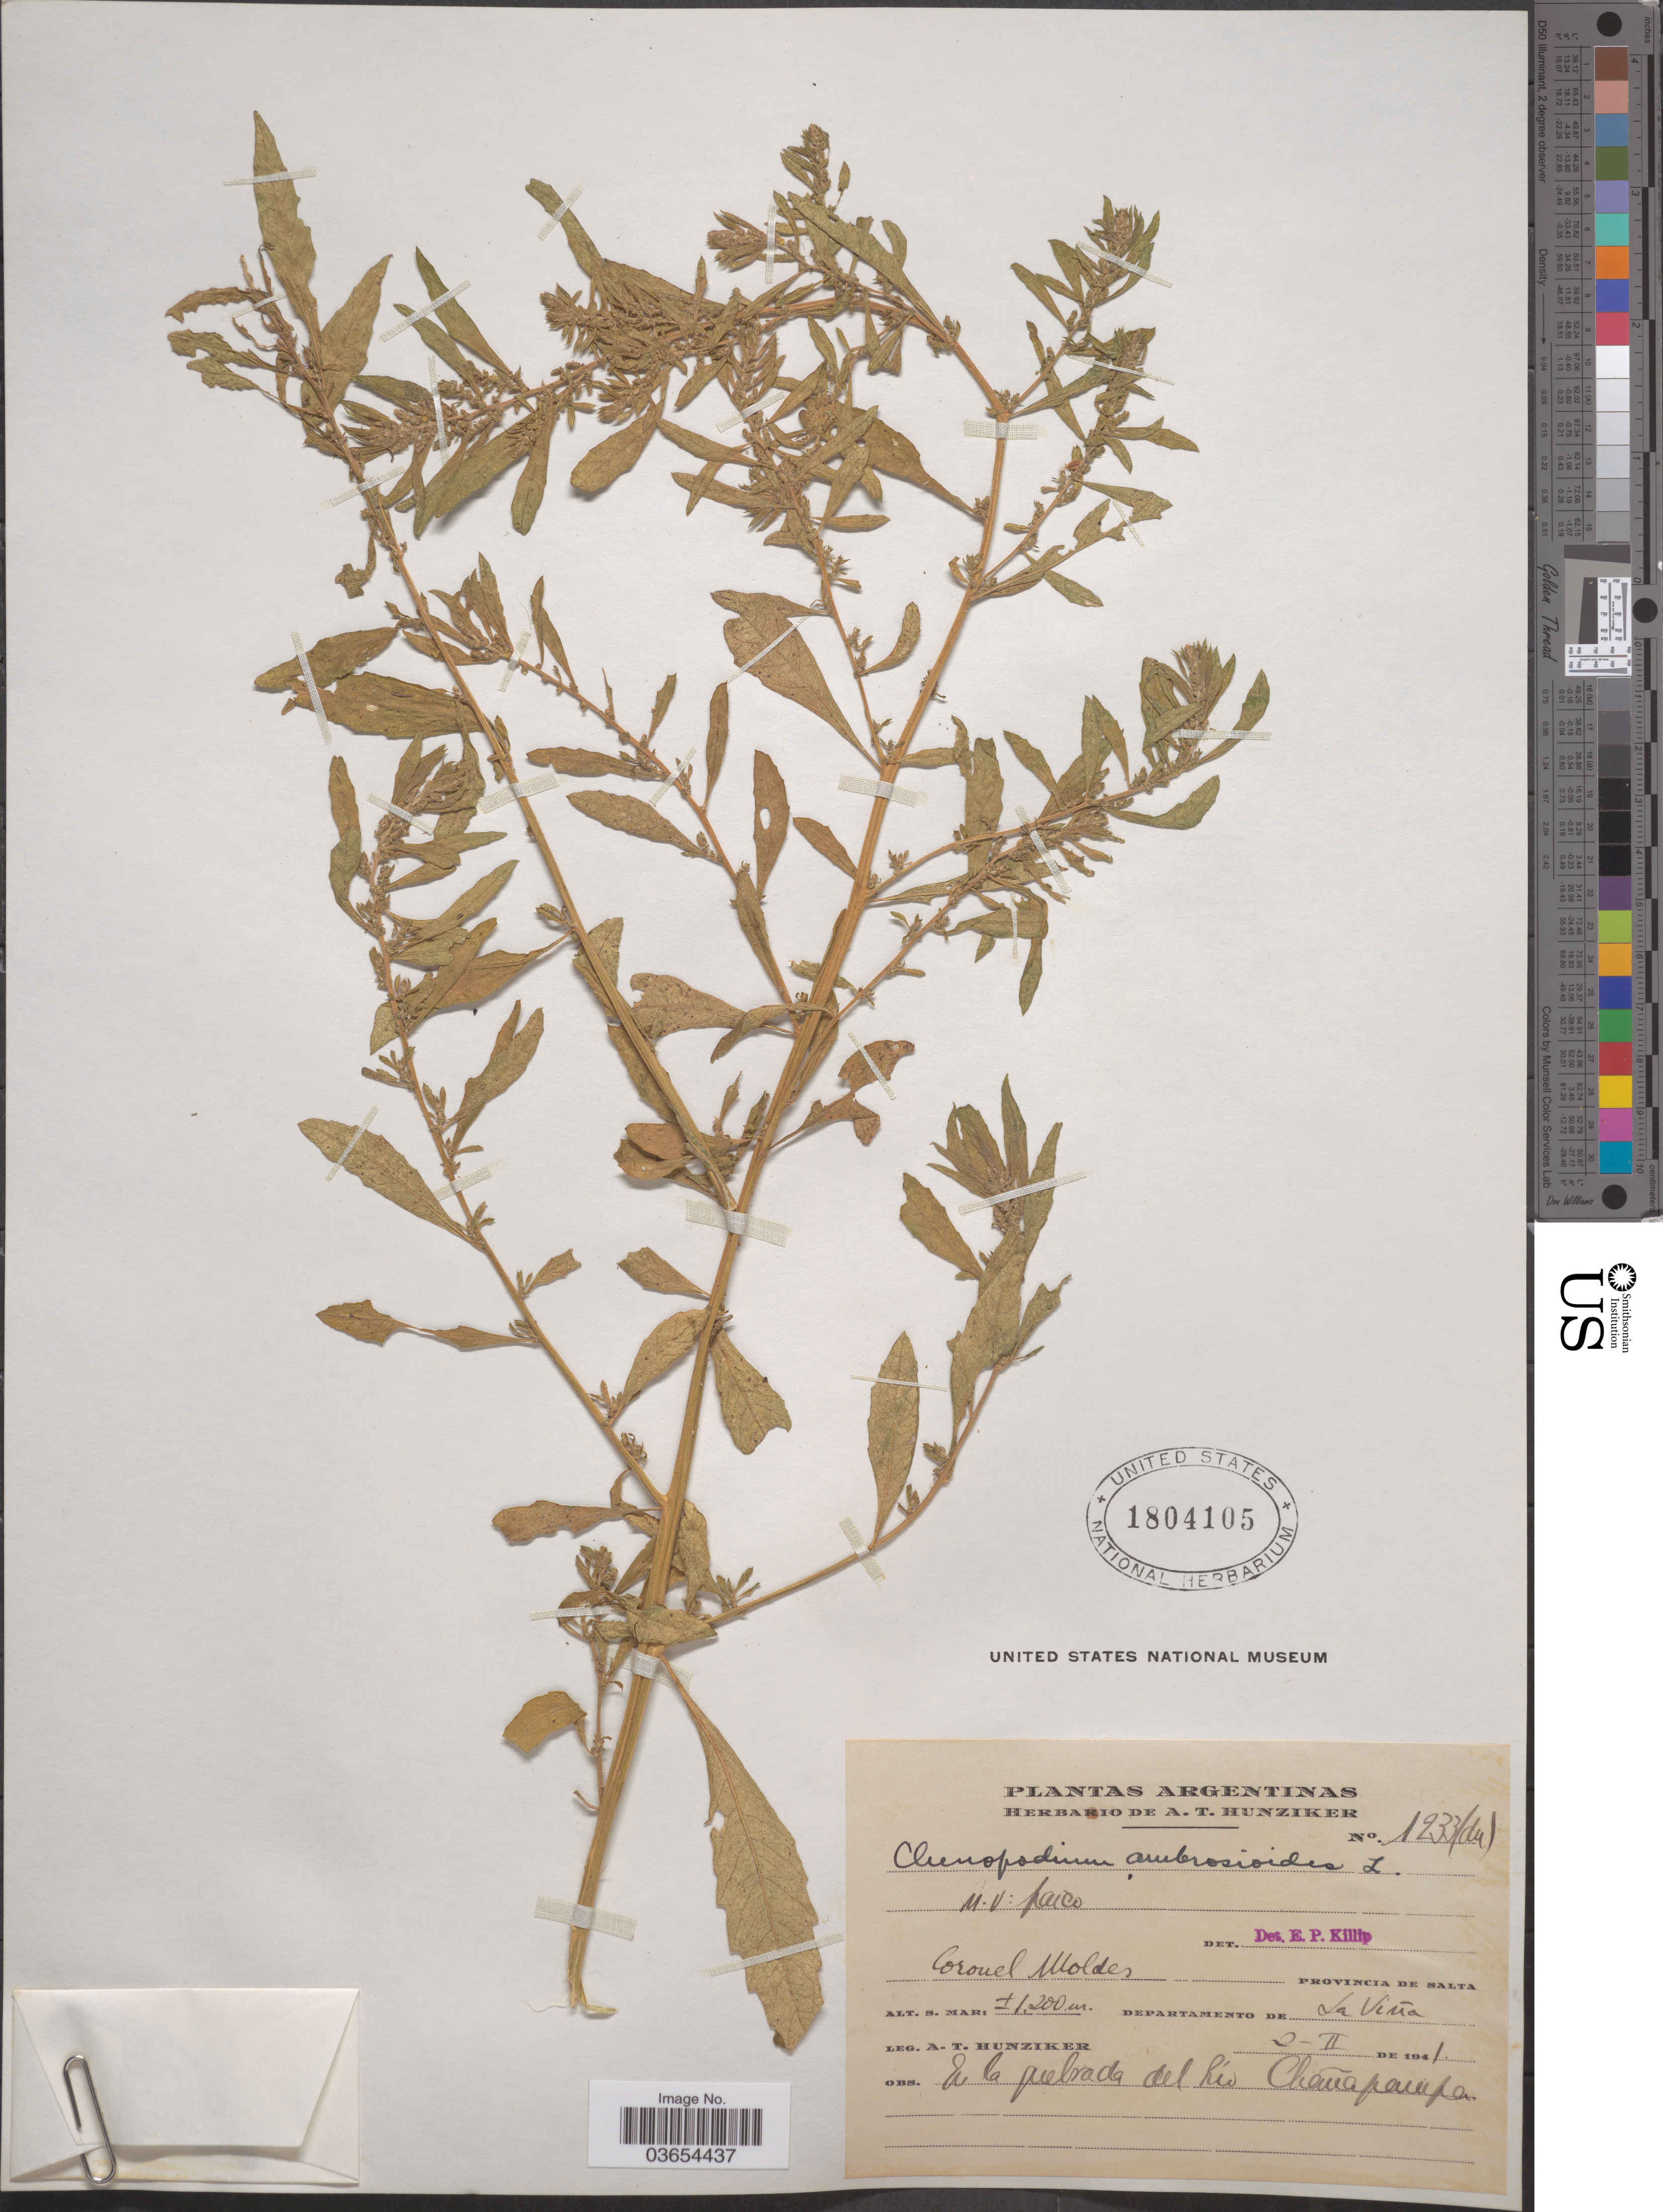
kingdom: Plantae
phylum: Tracheophyta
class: Magnoliopsida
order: Caryophyllales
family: Amaranthaceae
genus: Chenopodium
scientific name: Chenopodium ambrosioides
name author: L.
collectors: A. T. Hunziker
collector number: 1233(du)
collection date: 1941-02-02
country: Argentina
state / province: Salta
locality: Coronel Moldes. Departamento de La Viña. En la quebrada del Río Chañapampa.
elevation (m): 1200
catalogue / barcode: US 1804105